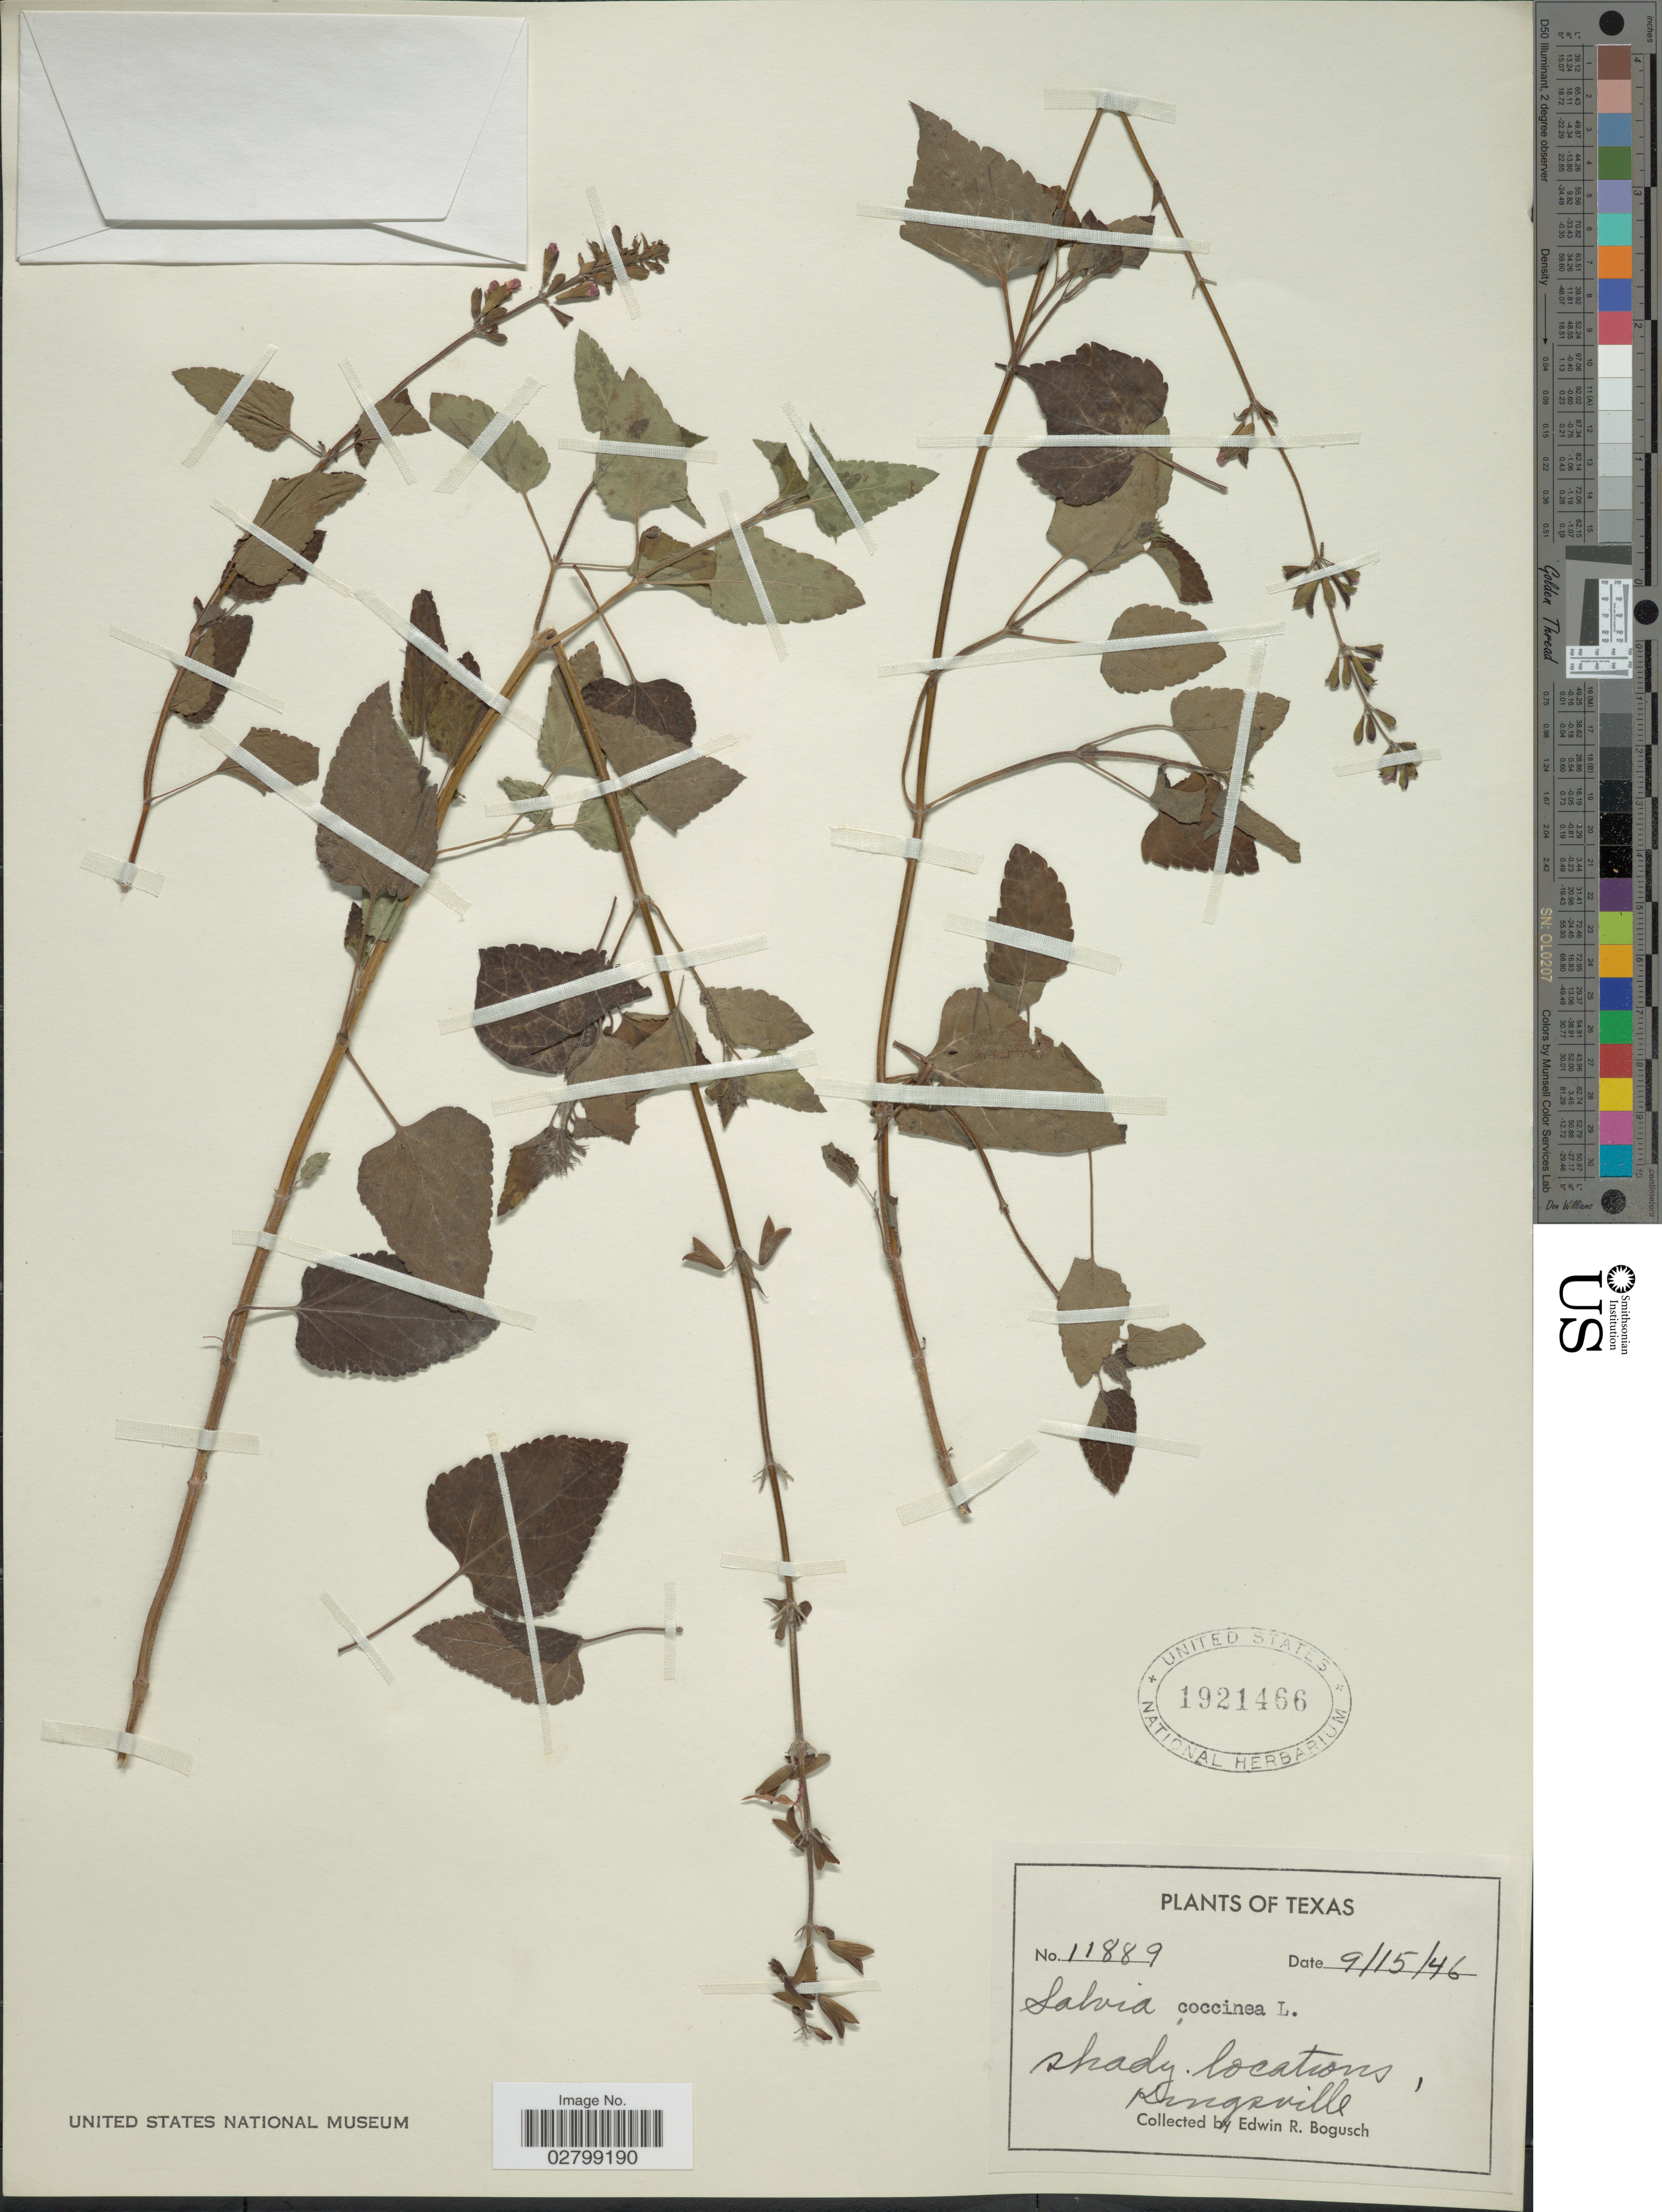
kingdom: Plantae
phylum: Tracheophyta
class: Magnoliopsida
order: Lamiales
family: Lamiaceae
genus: Salvia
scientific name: Salvia coccinea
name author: Etlinger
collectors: E. Bogusch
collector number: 11889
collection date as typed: Transcribed d/m/y: 15/9/46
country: United States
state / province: Texas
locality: Kingsville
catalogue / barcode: US 1921466